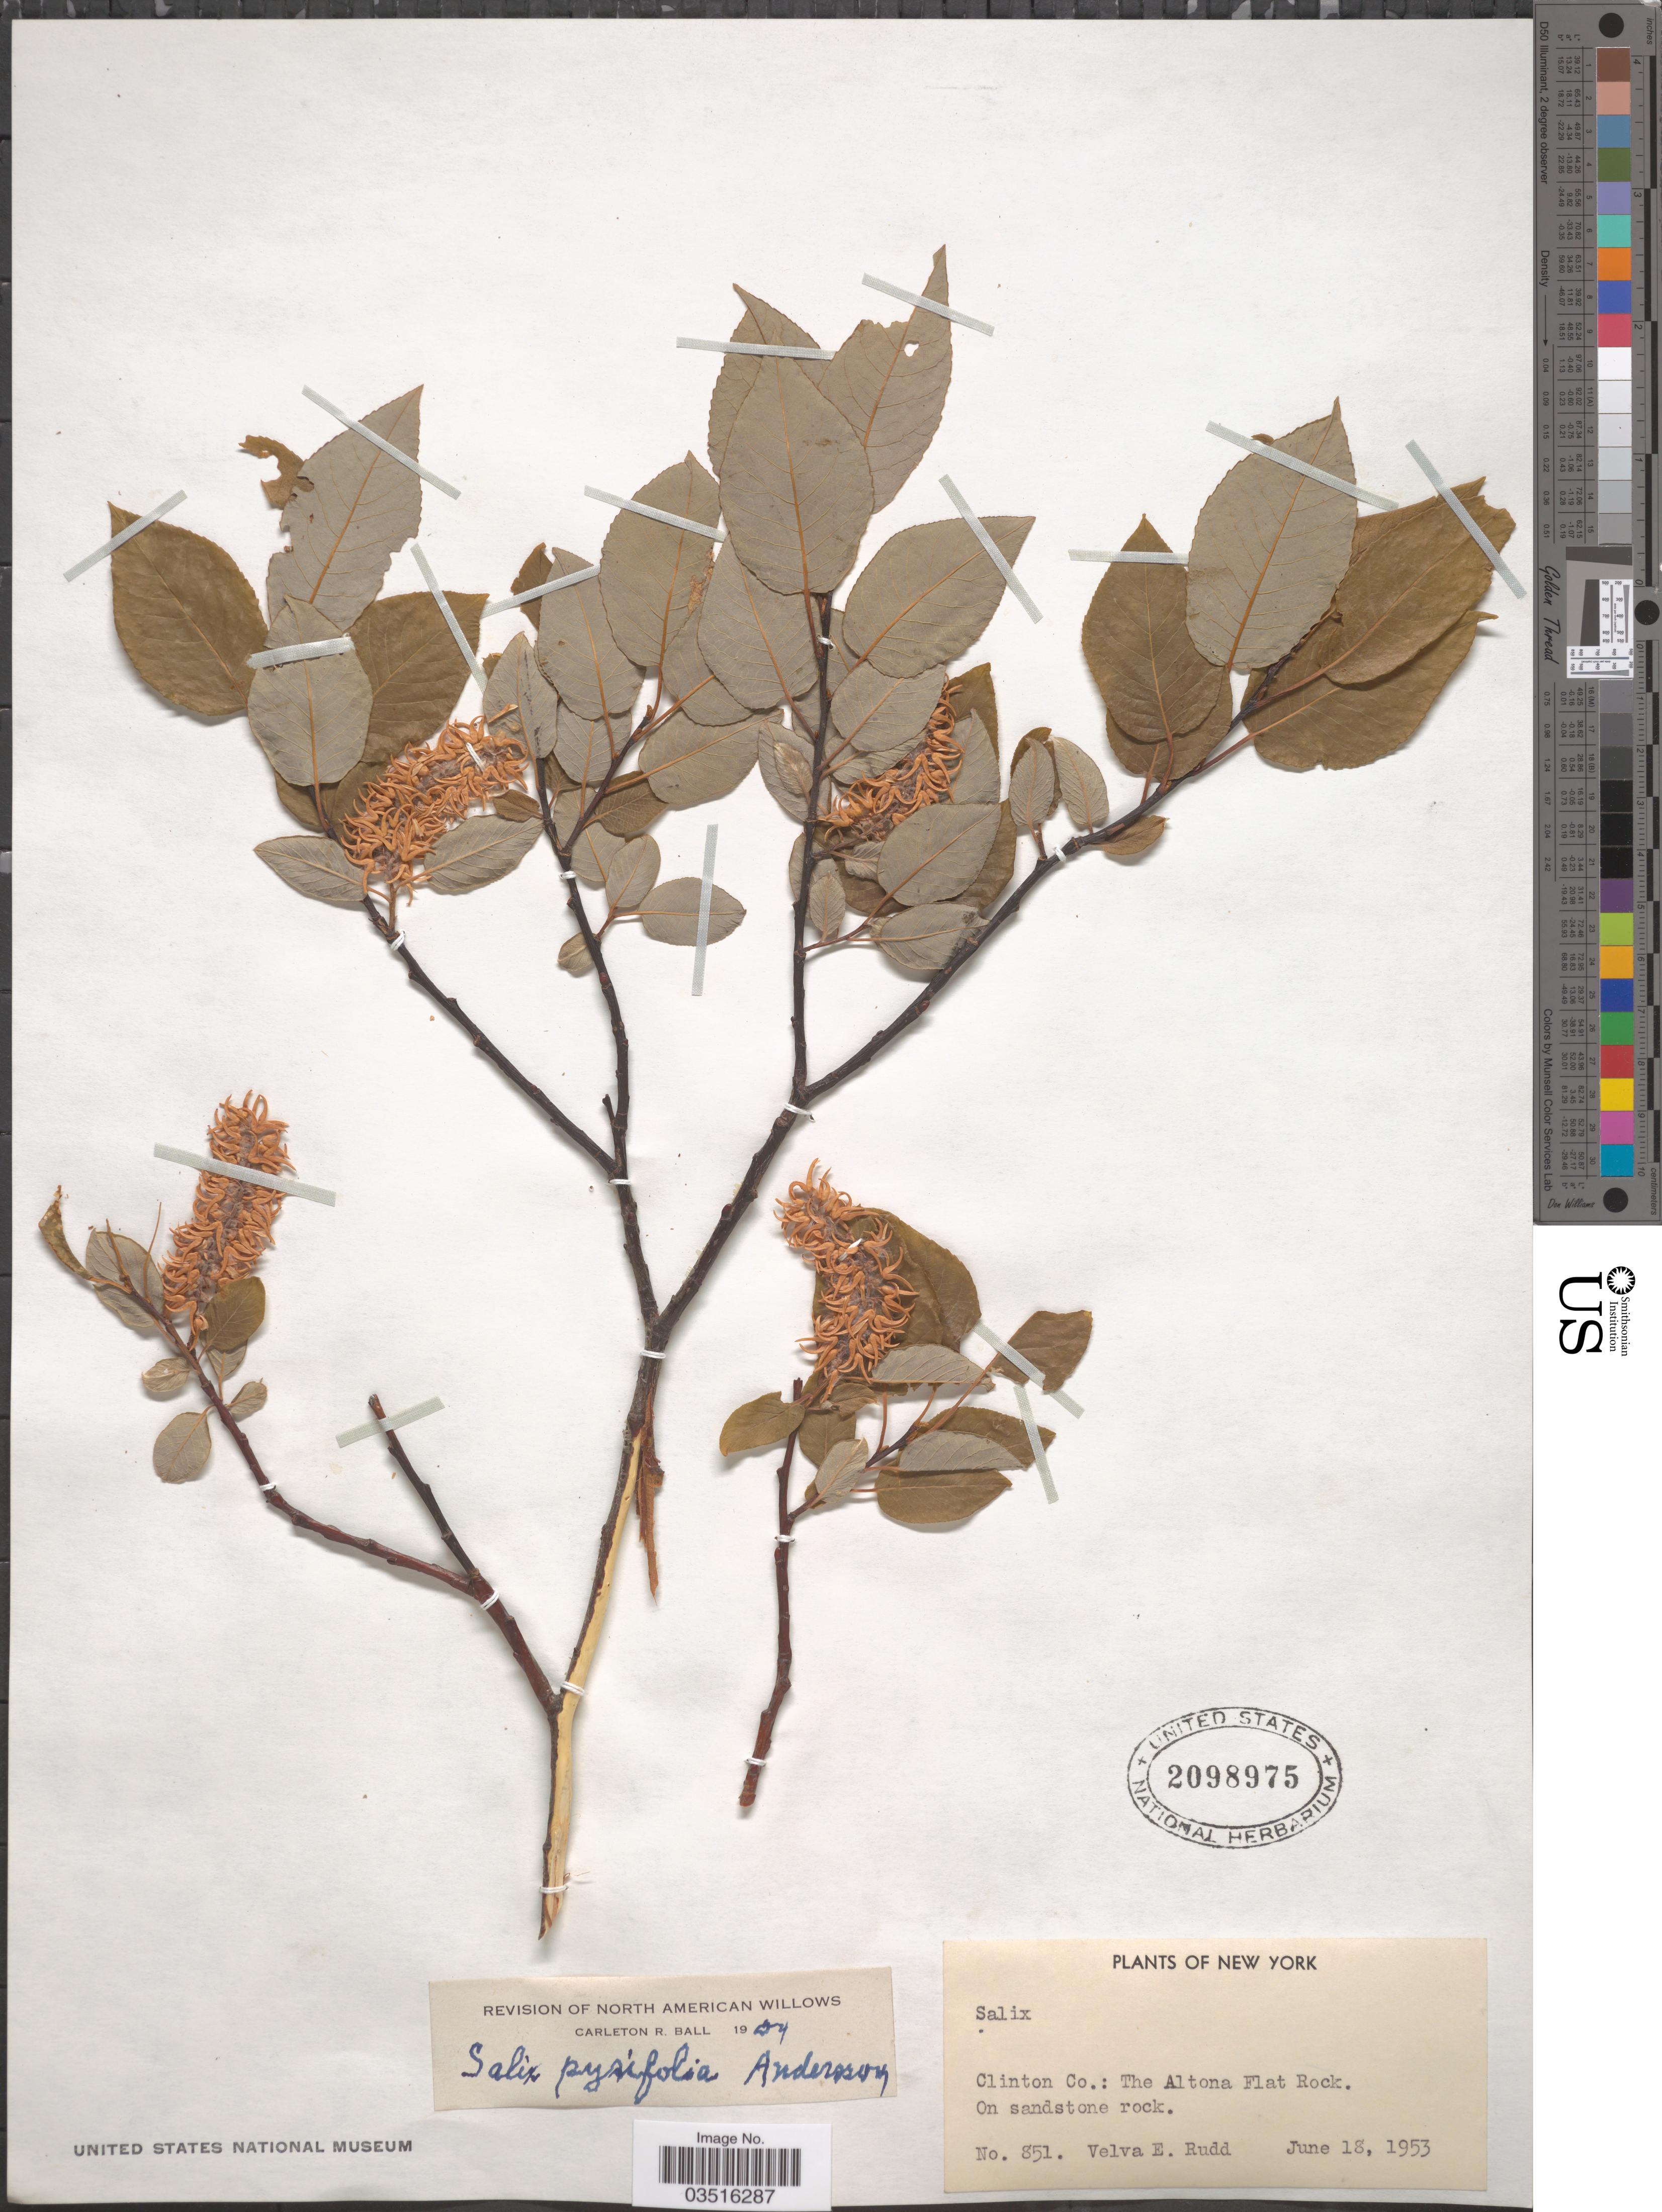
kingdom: Plantae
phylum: Tracheophyta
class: Magnoliopsida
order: Malpighiales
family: Salicaceae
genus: Salix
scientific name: Salix pyrifolia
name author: Ledeb.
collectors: V. E. Rudd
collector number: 851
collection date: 1953-06-18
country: United States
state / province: New York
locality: Clinton Co.: The Altona Flat Rock.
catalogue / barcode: US 2098975